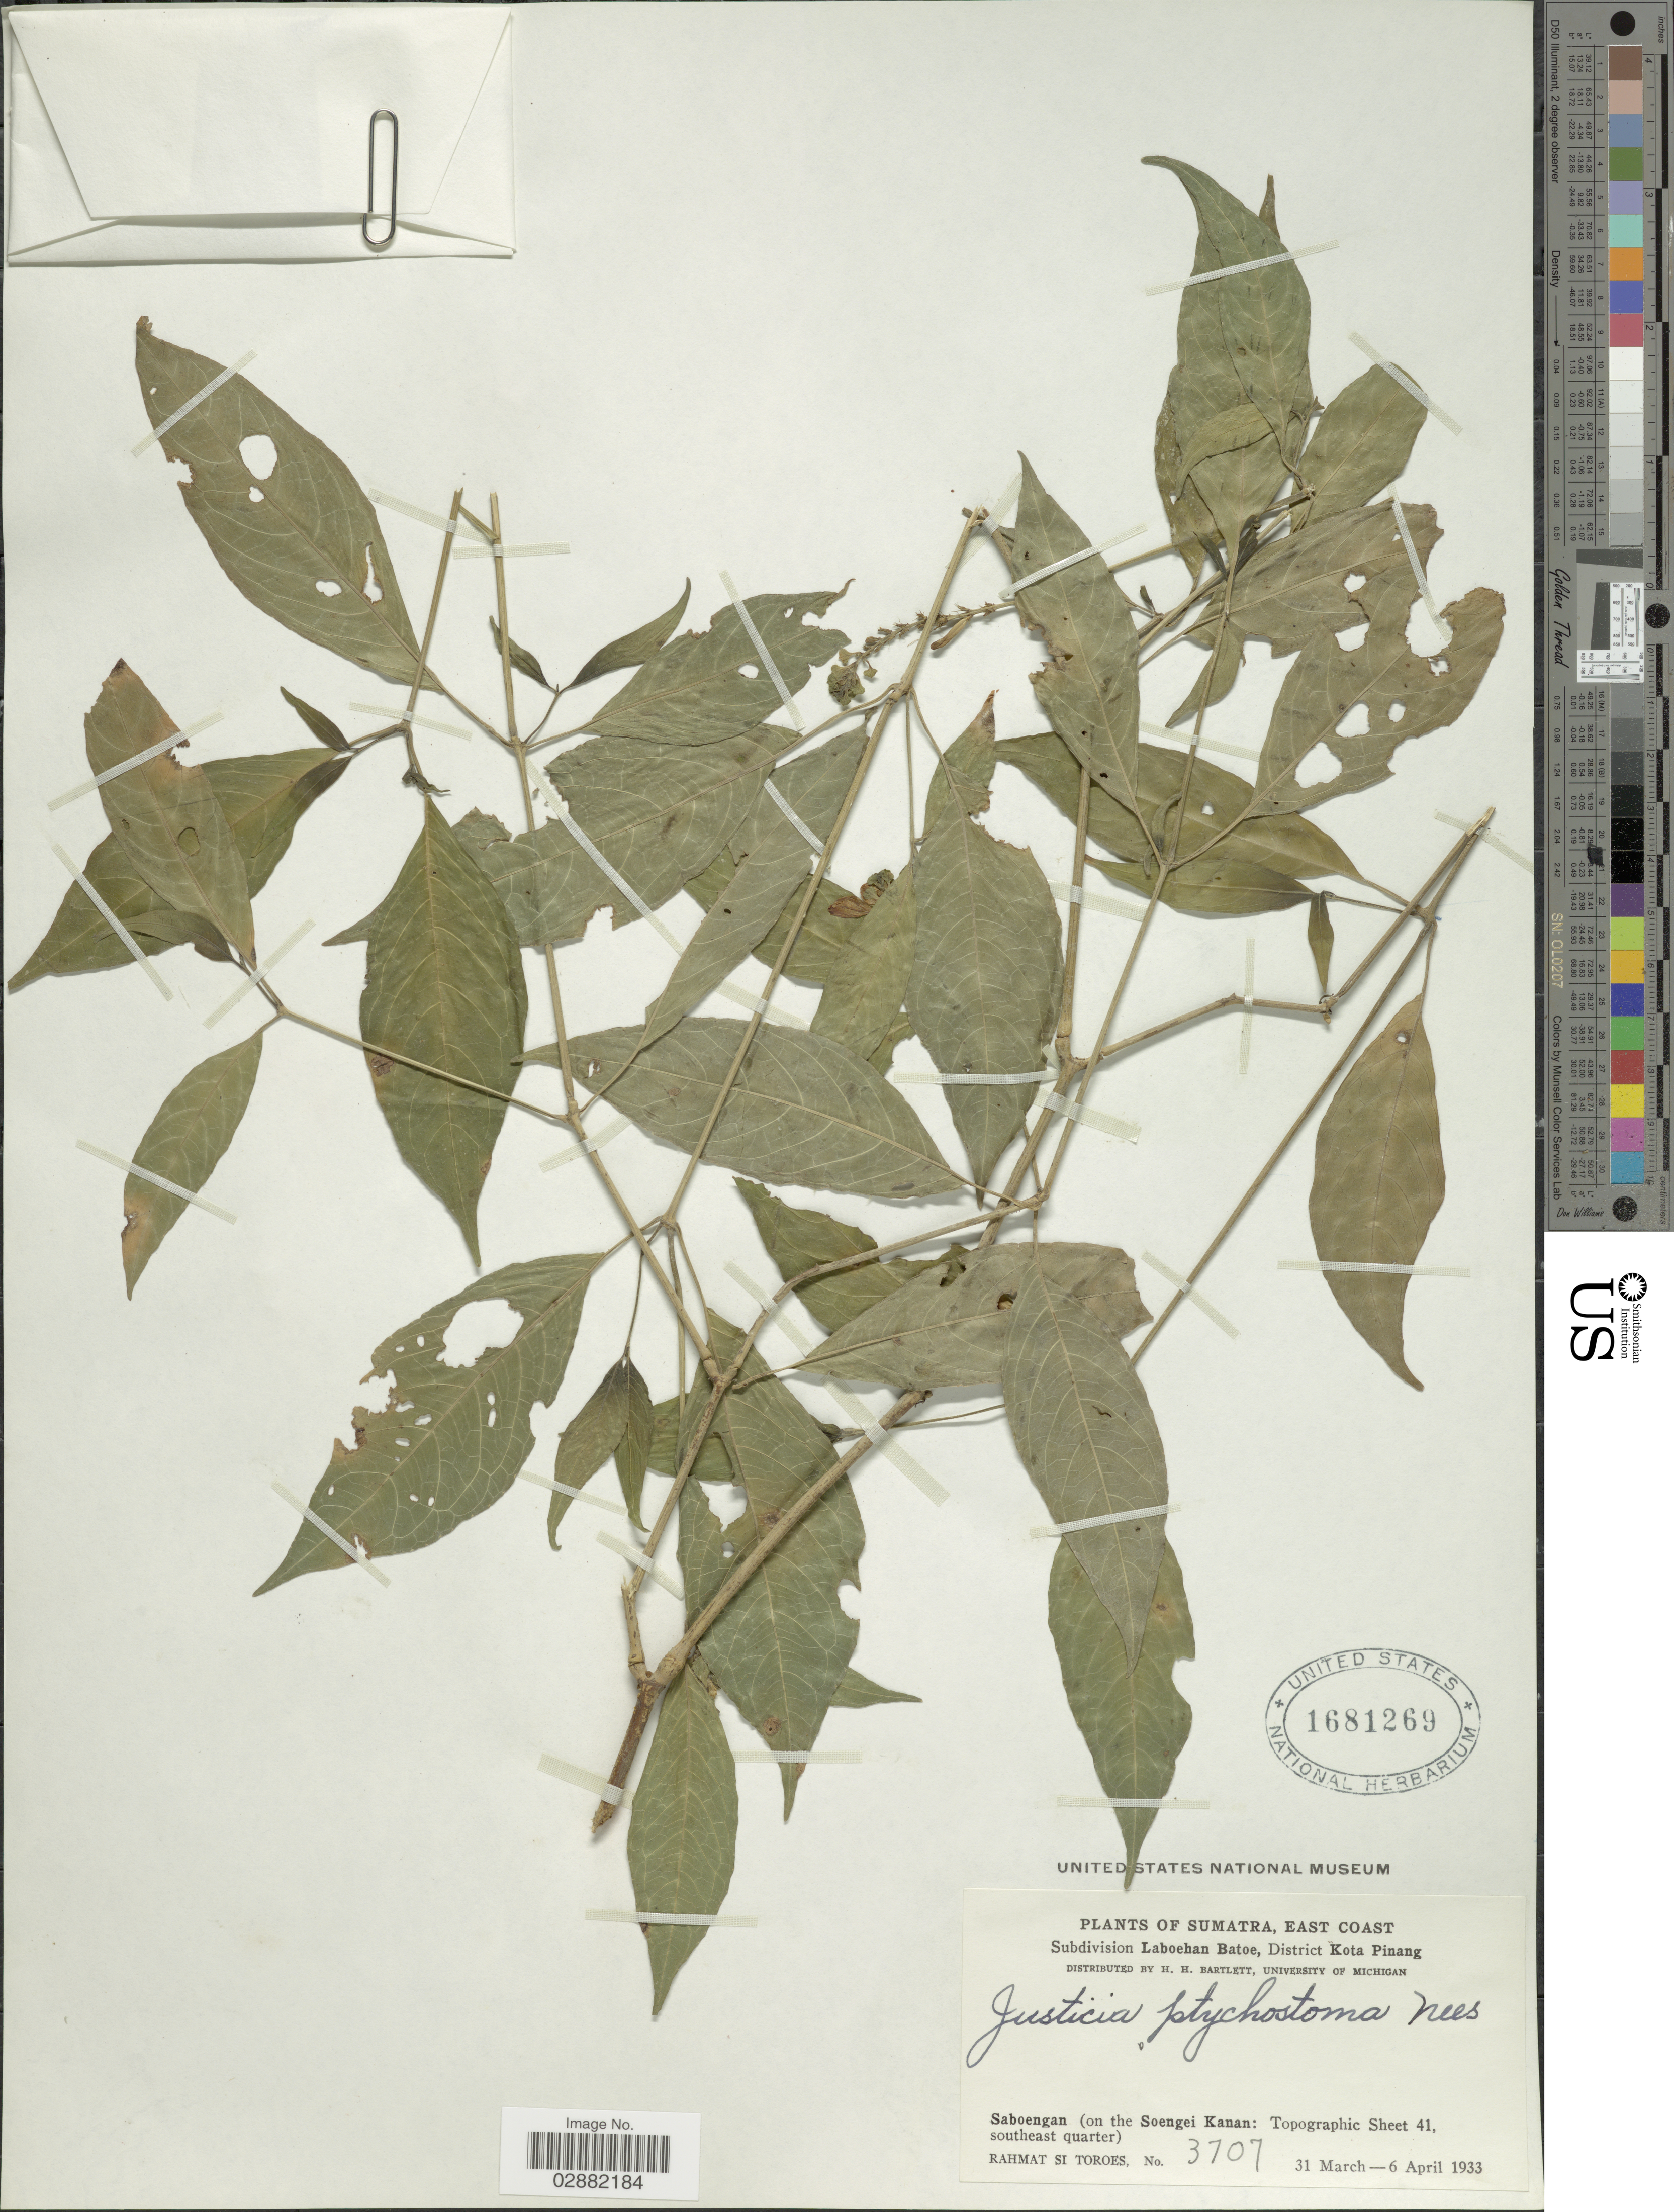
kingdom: Plantae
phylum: Tracheophyta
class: Magnoliopsida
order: Lamiales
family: Acanthaceae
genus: Justicia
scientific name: Justicia ptychostoma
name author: Wall.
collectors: Rahmat Si Boeea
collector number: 3707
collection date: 1933-03-31/1933-04-06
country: Indonesia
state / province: Sumatra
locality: Sumatra, East Coast. Subdivision Laboehan Batoe, District Kota Pinang. Saboengan (on the Soengei Kanan: Topographic Sheet 41, southeast quarter).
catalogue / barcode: US 1681269